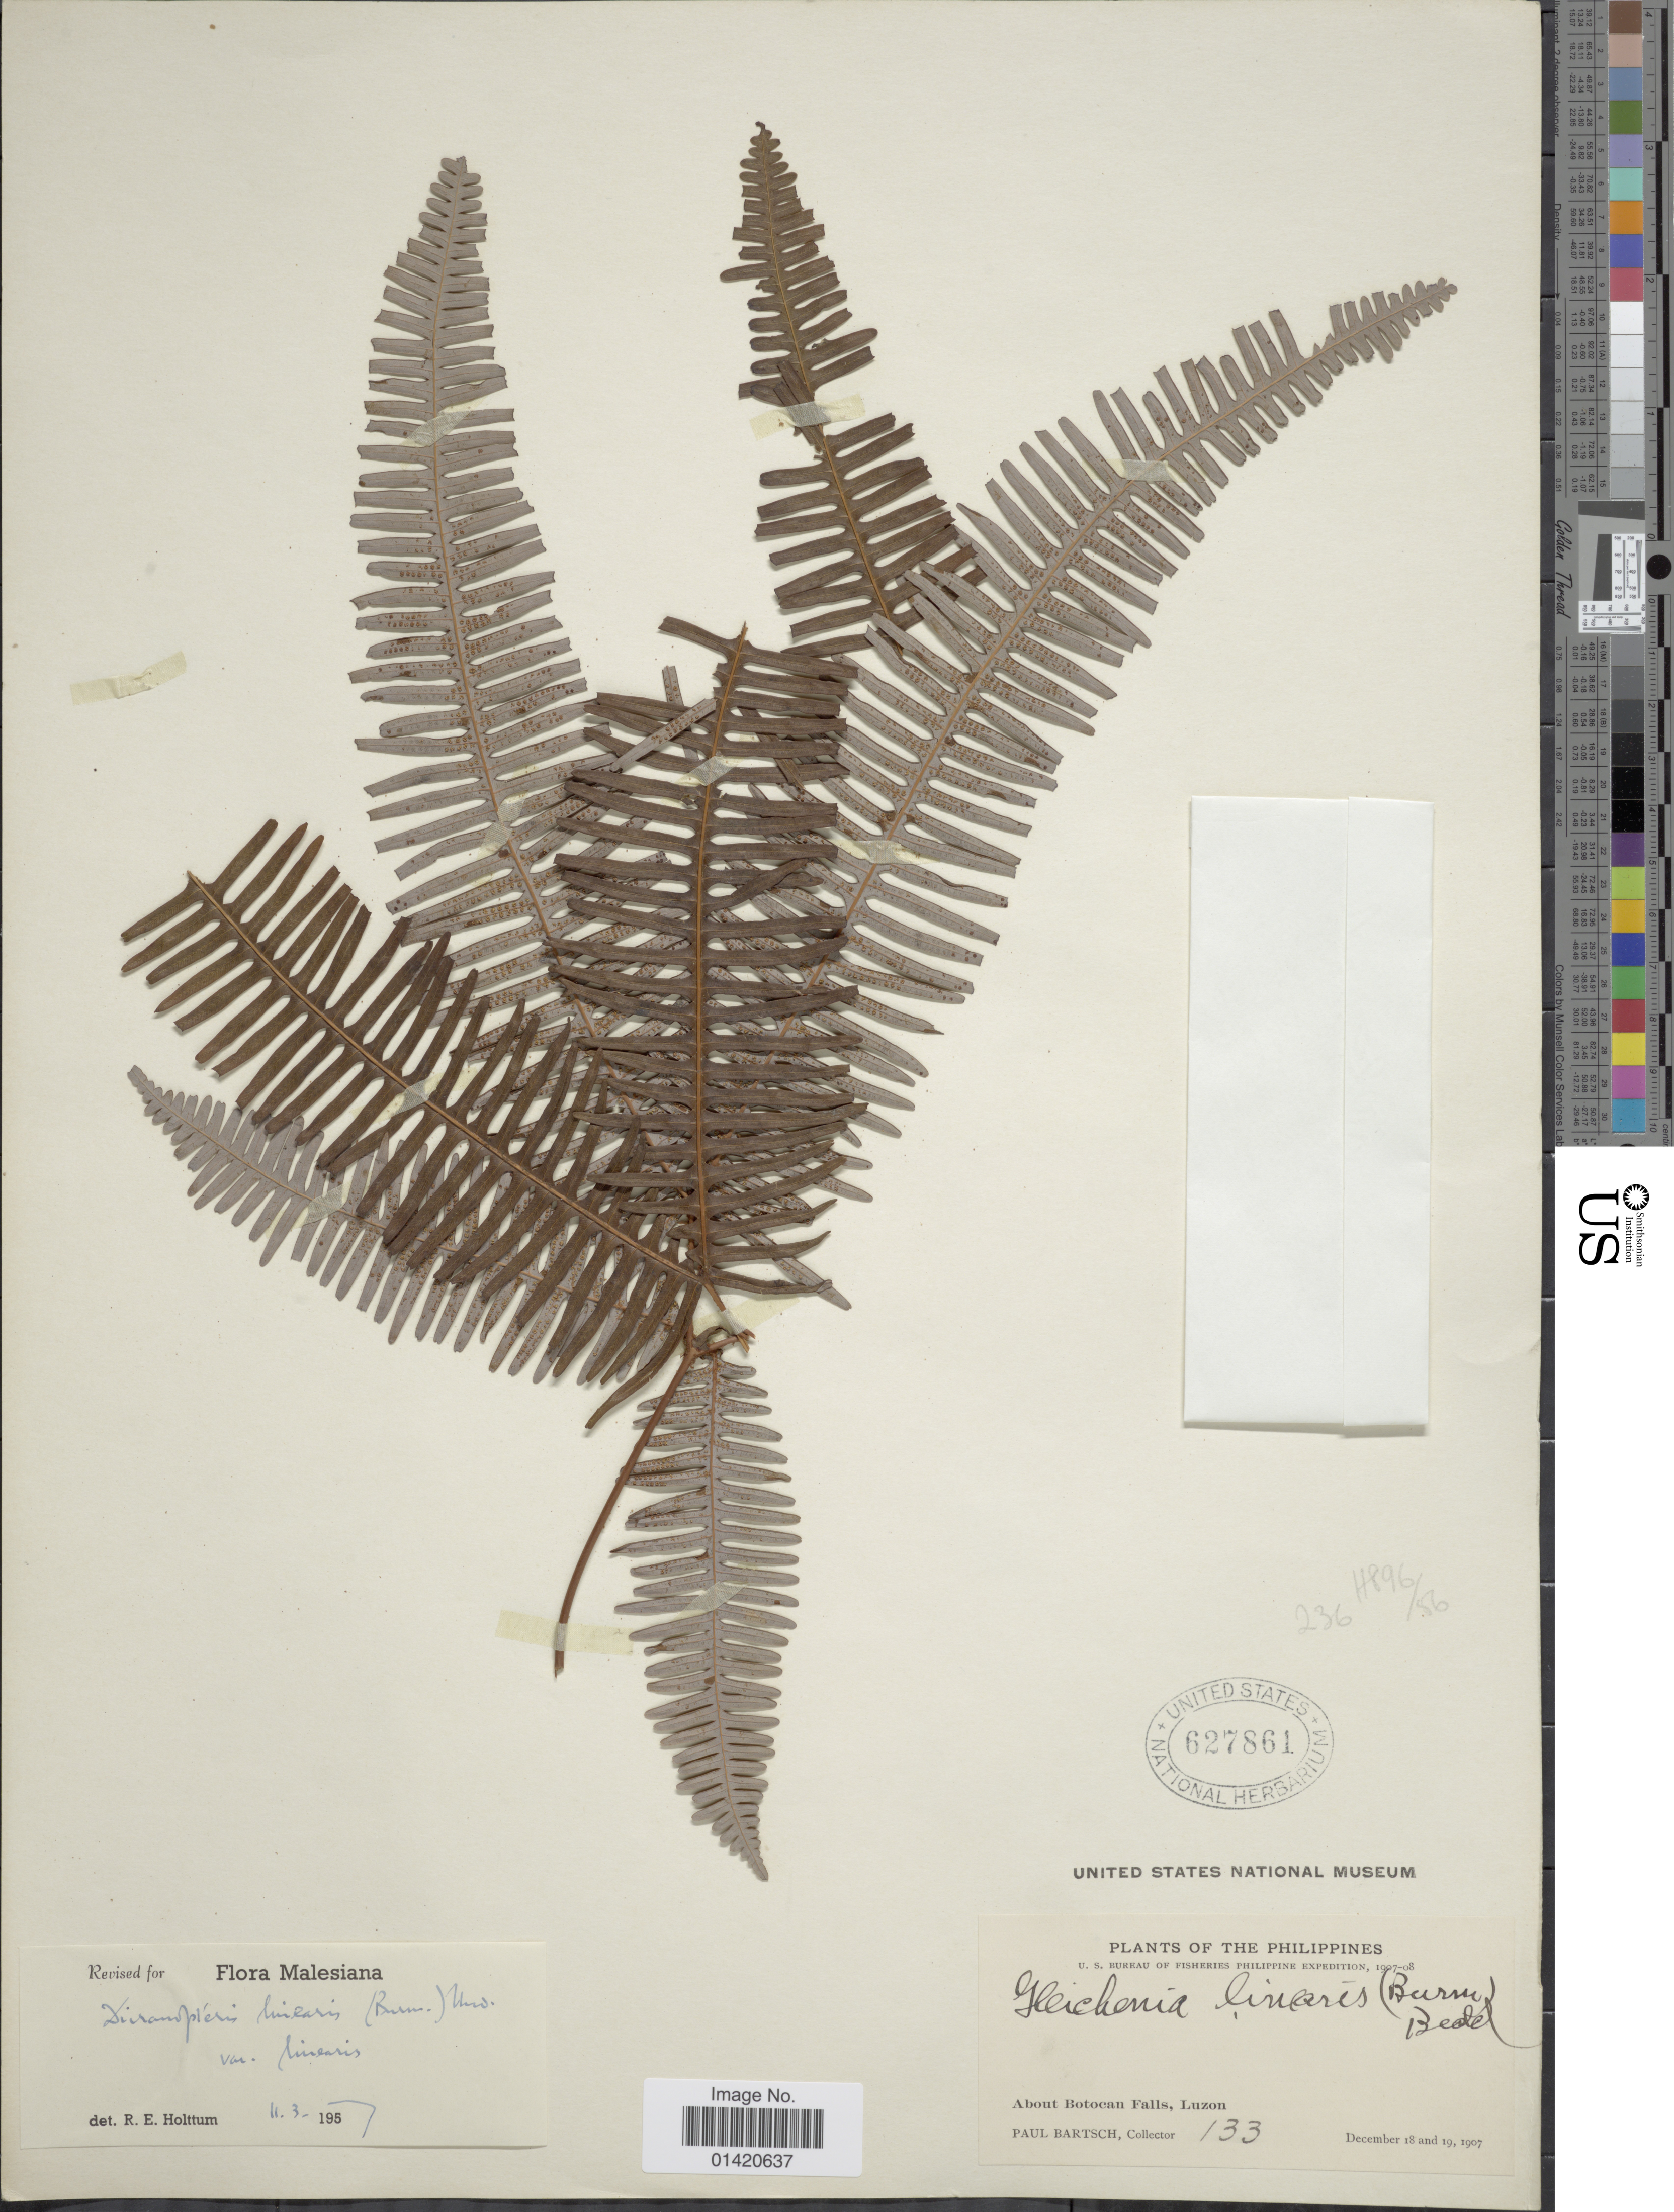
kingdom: Plantae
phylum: Tracheophyta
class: Polypodiopsida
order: Gleicheniales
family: Gleicheniaceae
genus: Dicranopteris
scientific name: Dicranopteris linearis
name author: (Burm. f.) Underw.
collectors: P. Bartsch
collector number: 133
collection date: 1907-12-18/1907-12-19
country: Philippines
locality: About Botocan Falls, Luzon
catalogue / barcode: US 627861